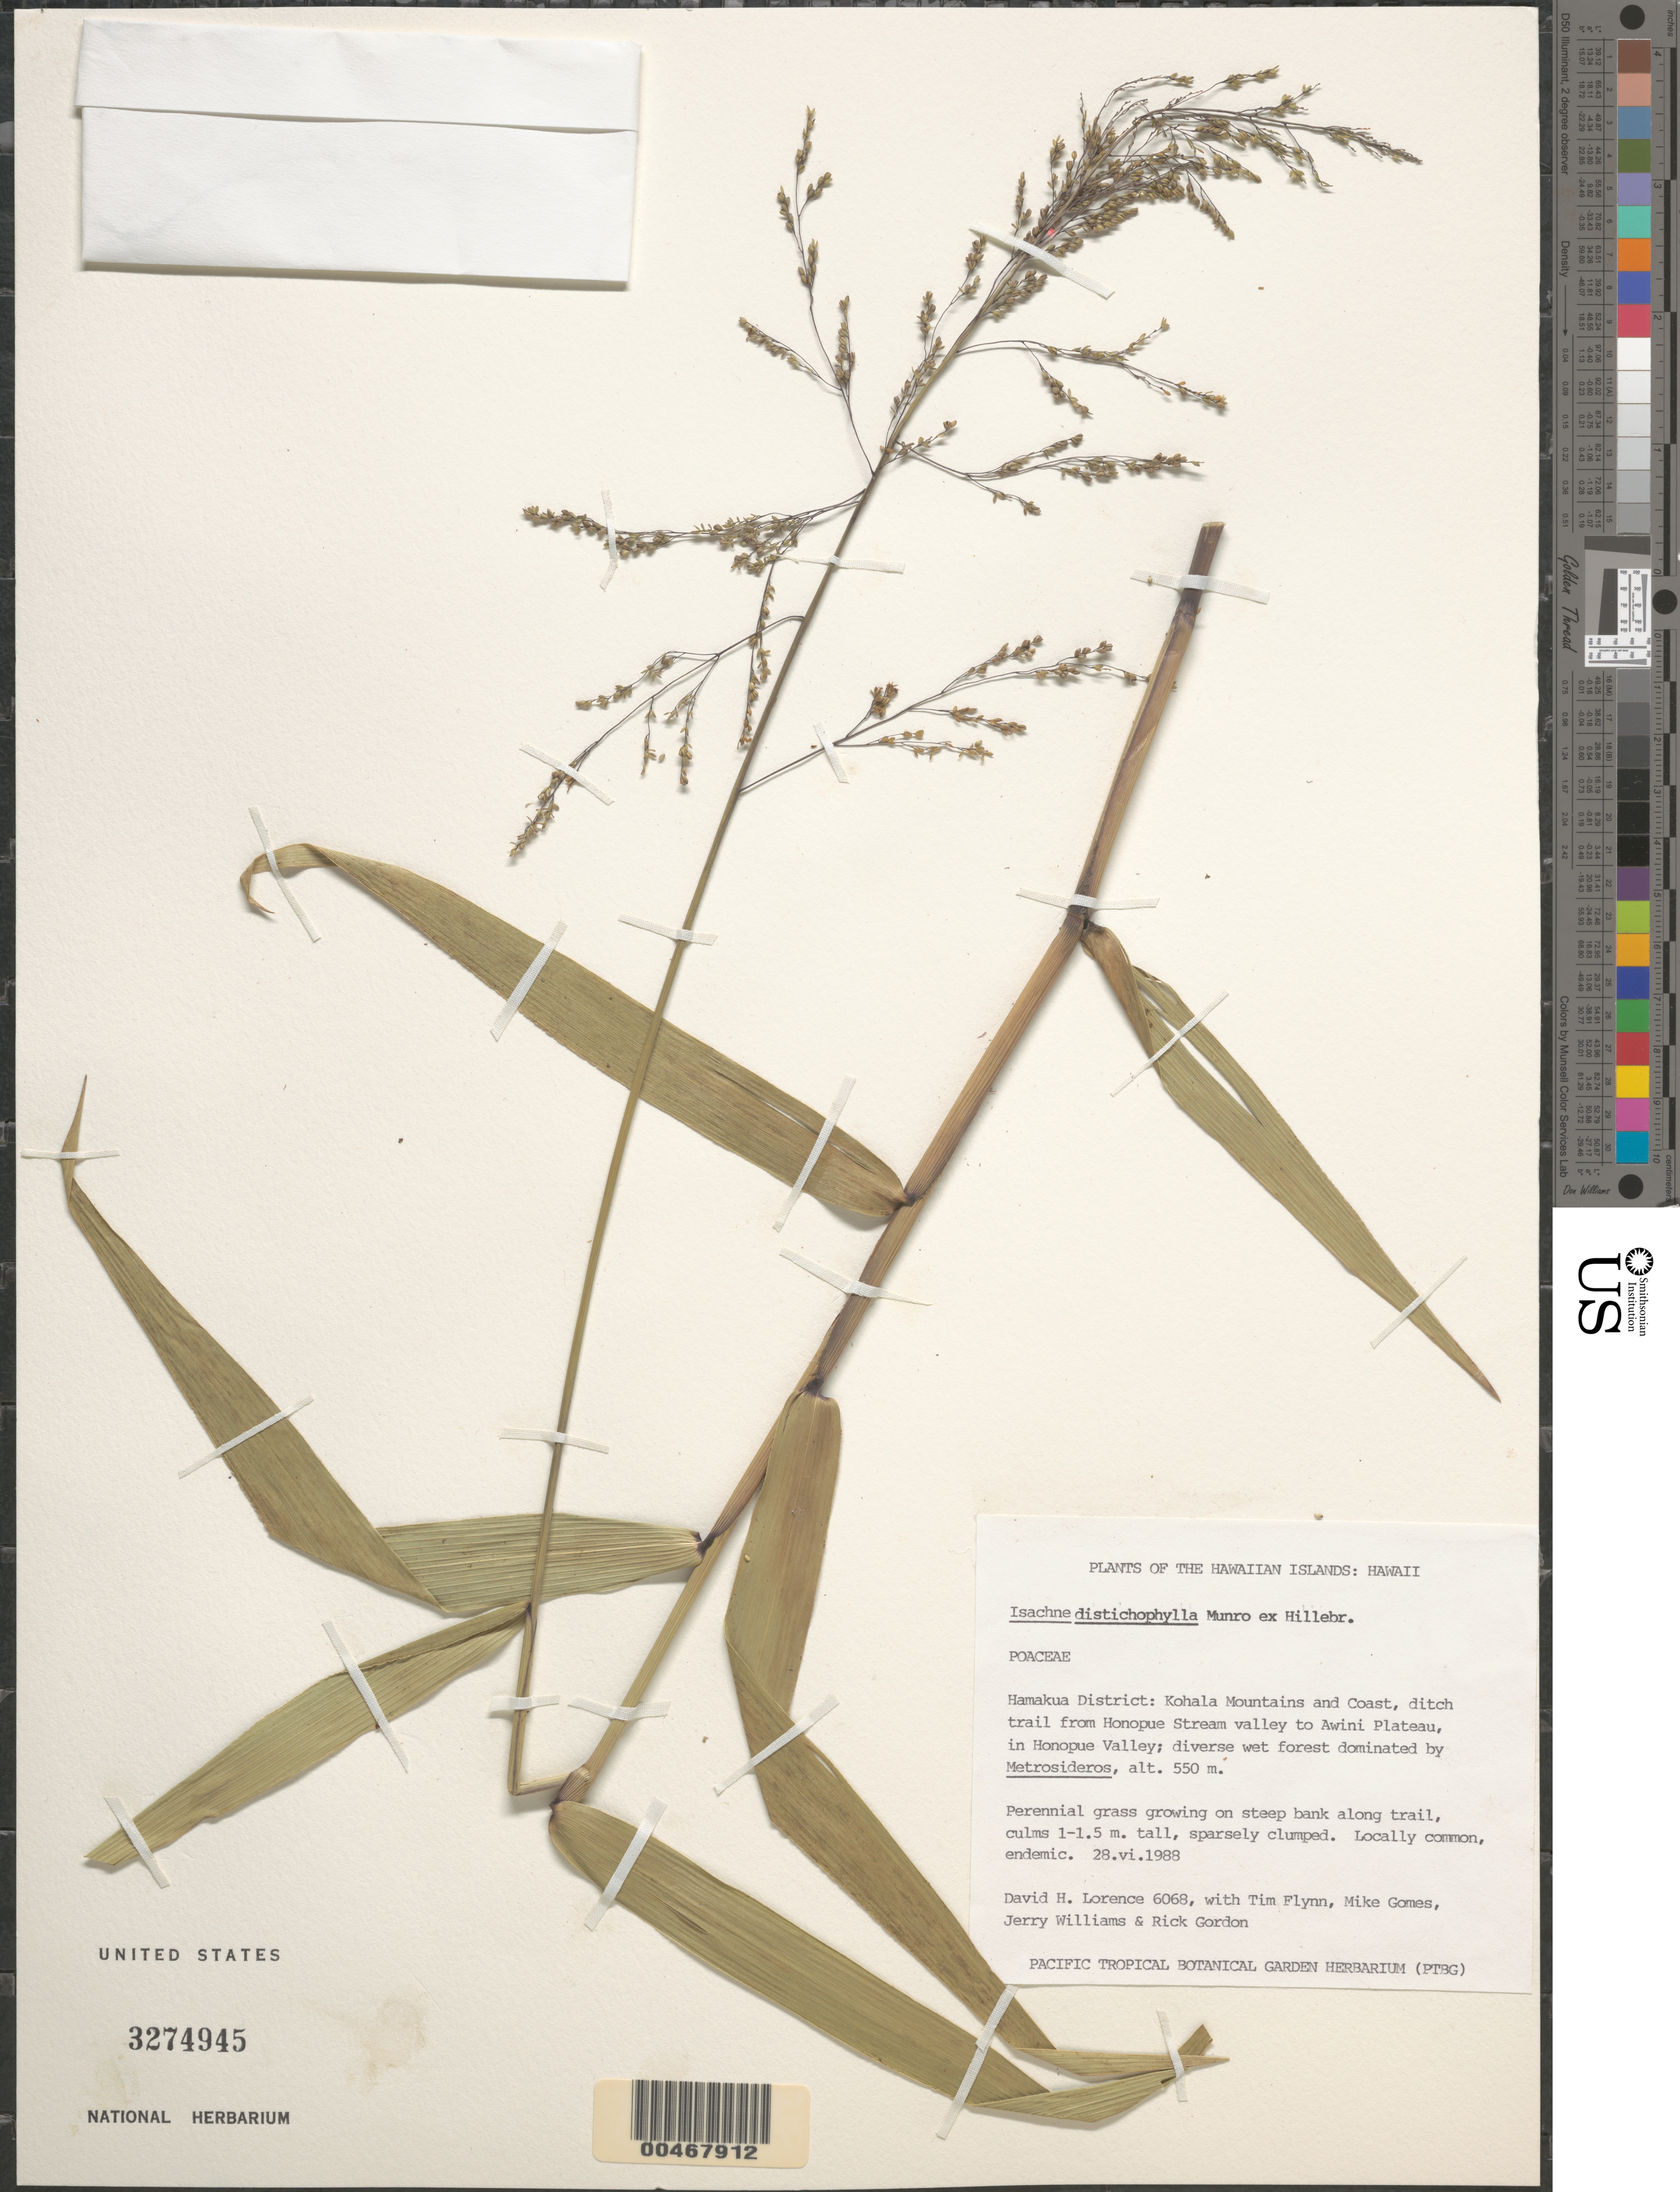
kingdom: Plantae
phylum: Tracheophyta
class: Liliopsida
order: Poales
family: Poaceae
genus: Isachne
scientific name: Isachne distichophylla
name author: Munro ex Hillebr.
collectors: D. Lorence, T. W. Flynn, M. Gomes, J. Williams & R. Gordon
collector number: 6068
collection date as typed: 28 Jun 1988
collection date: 1988-06-28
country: United States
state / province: Hawaii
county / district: Hawaii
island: Hawaii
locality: Hamakua Dist., Kohala Mts. and Coast, ditch trail from Honopue Stream valley to Awini Plateau, in Honopue Valley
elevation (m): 550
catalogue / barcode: US 3274945